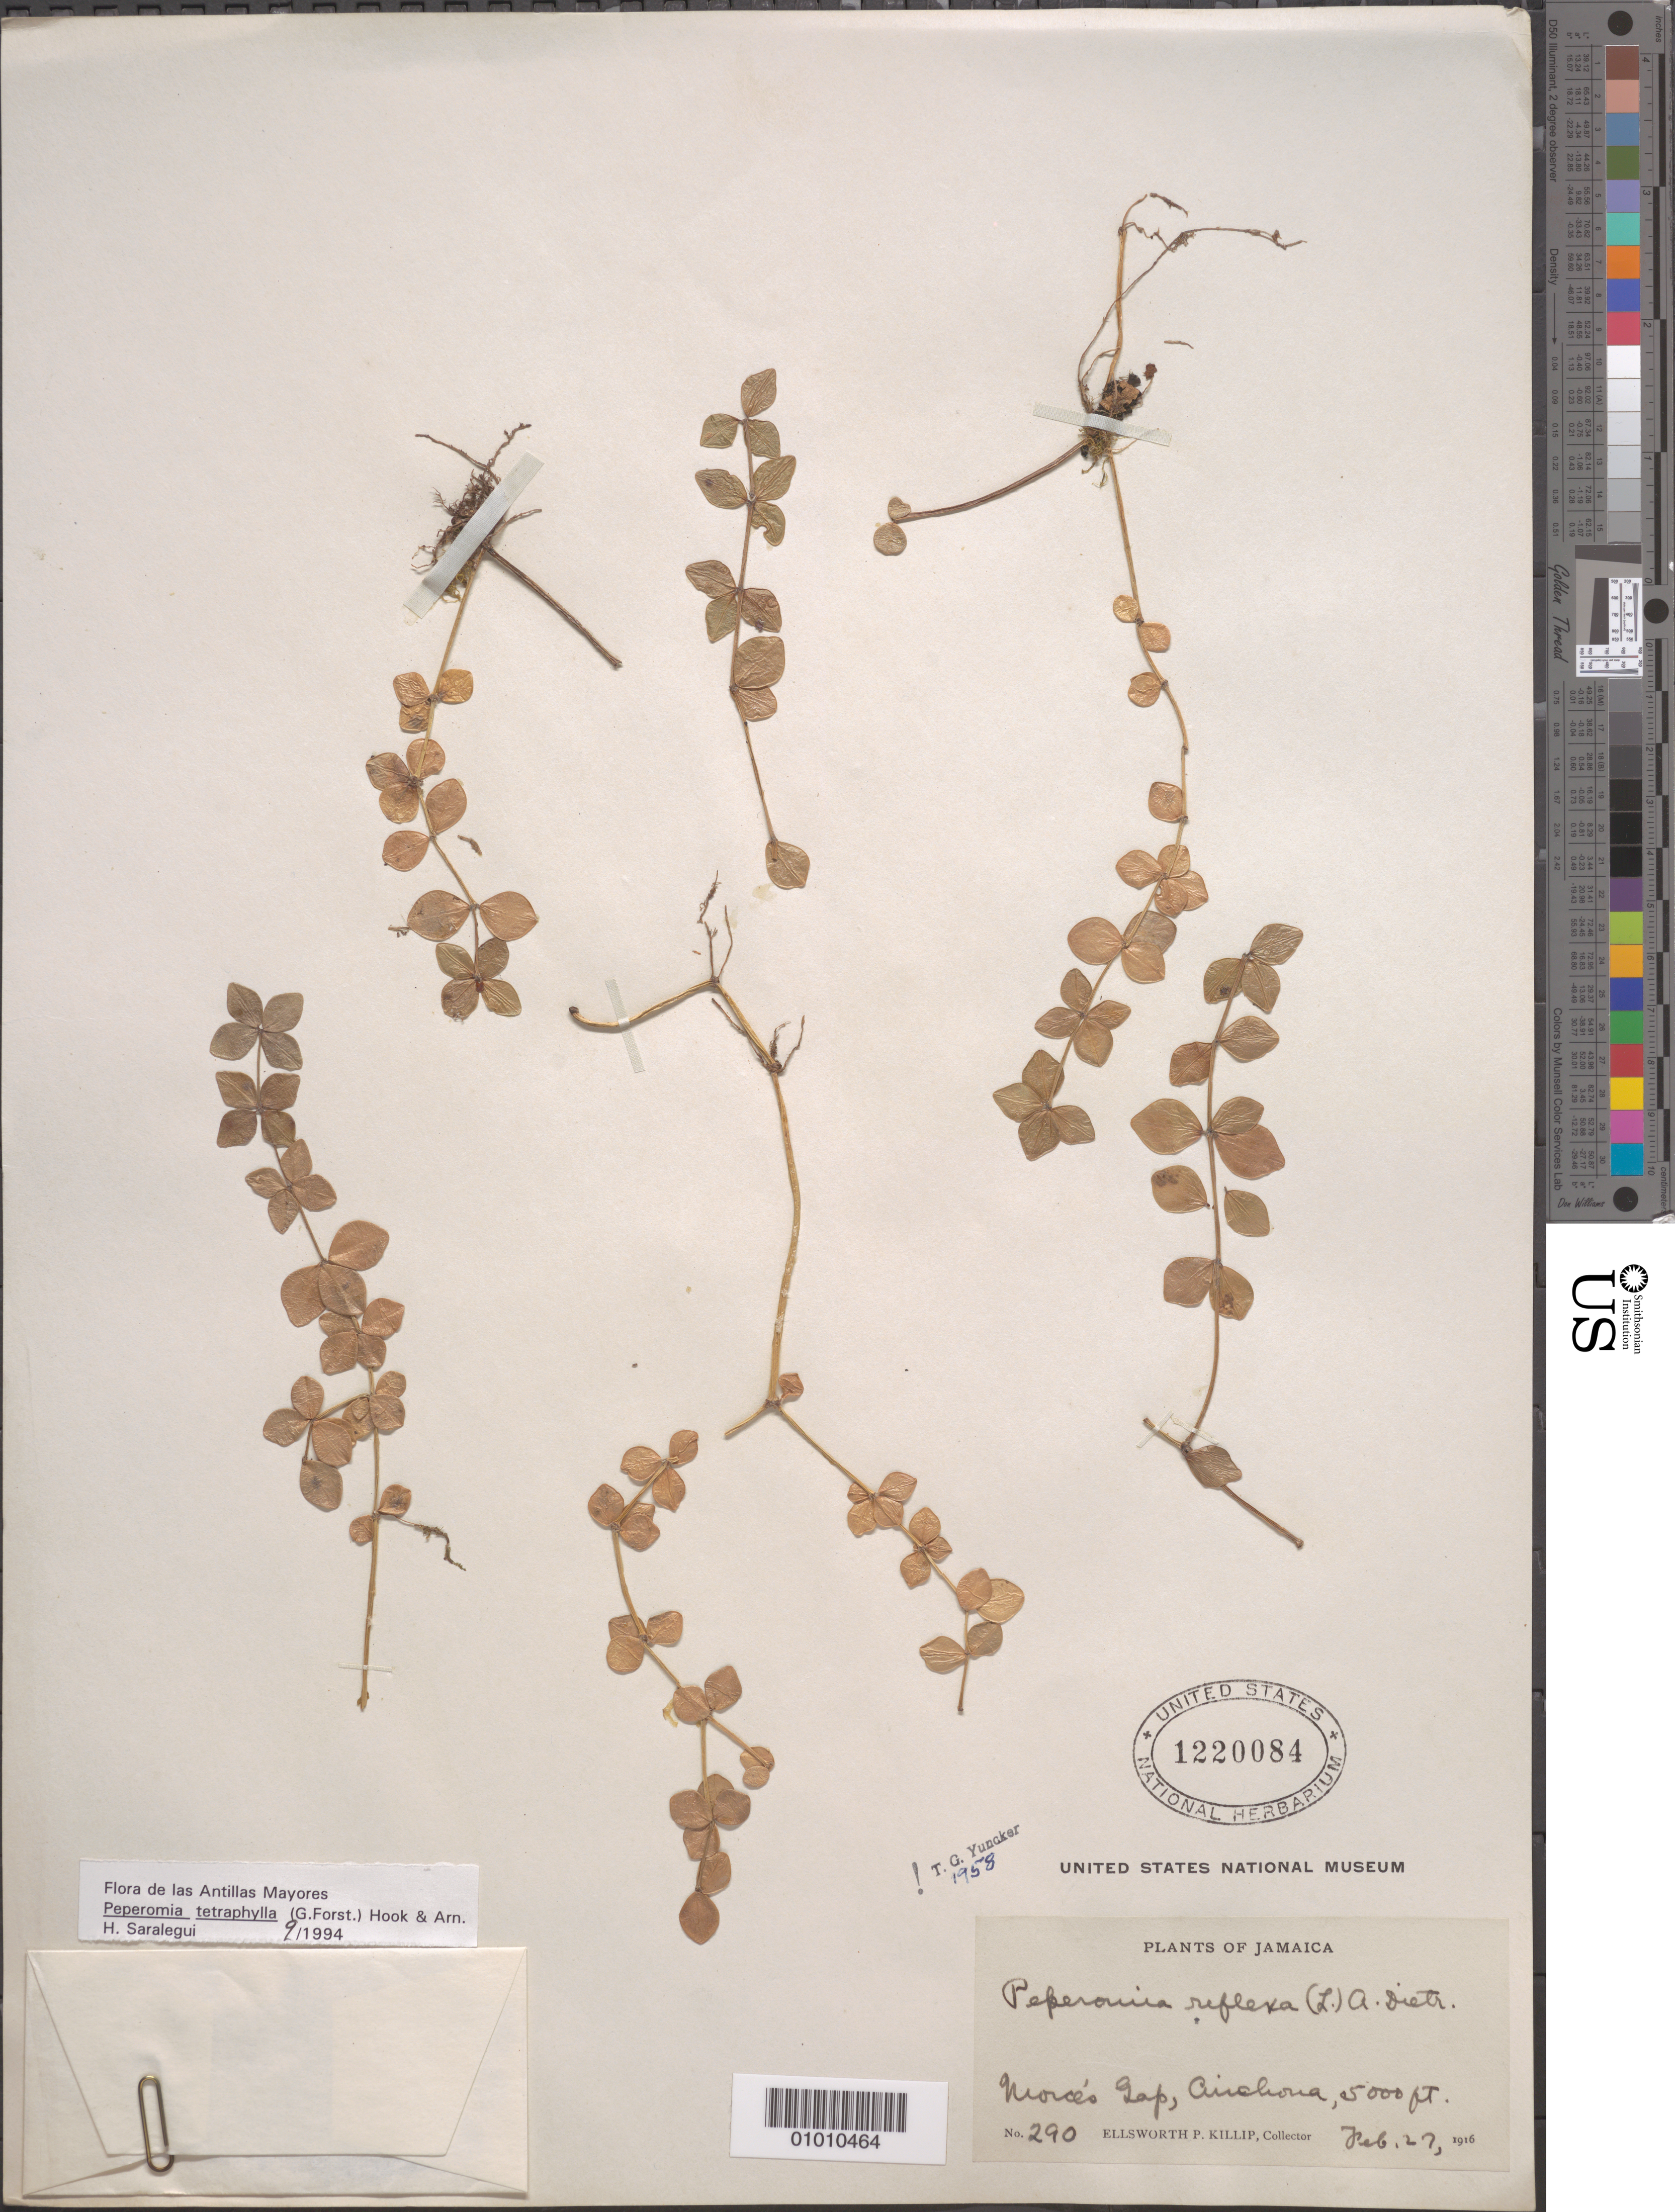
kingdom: Plantae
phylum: Tracheophyta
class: Magnoliopsida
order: Piperales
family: Piperaceae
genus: Peperomia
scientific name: Peperomia reflexa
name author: (L. f.) A. Dietr.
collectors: E. P. Killip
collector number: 290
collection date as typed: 27 Feb 1916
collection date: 1916-02-27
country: Jamaica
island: Jamaica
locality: Morces Gap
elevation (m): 1524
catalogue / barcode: US 1220084